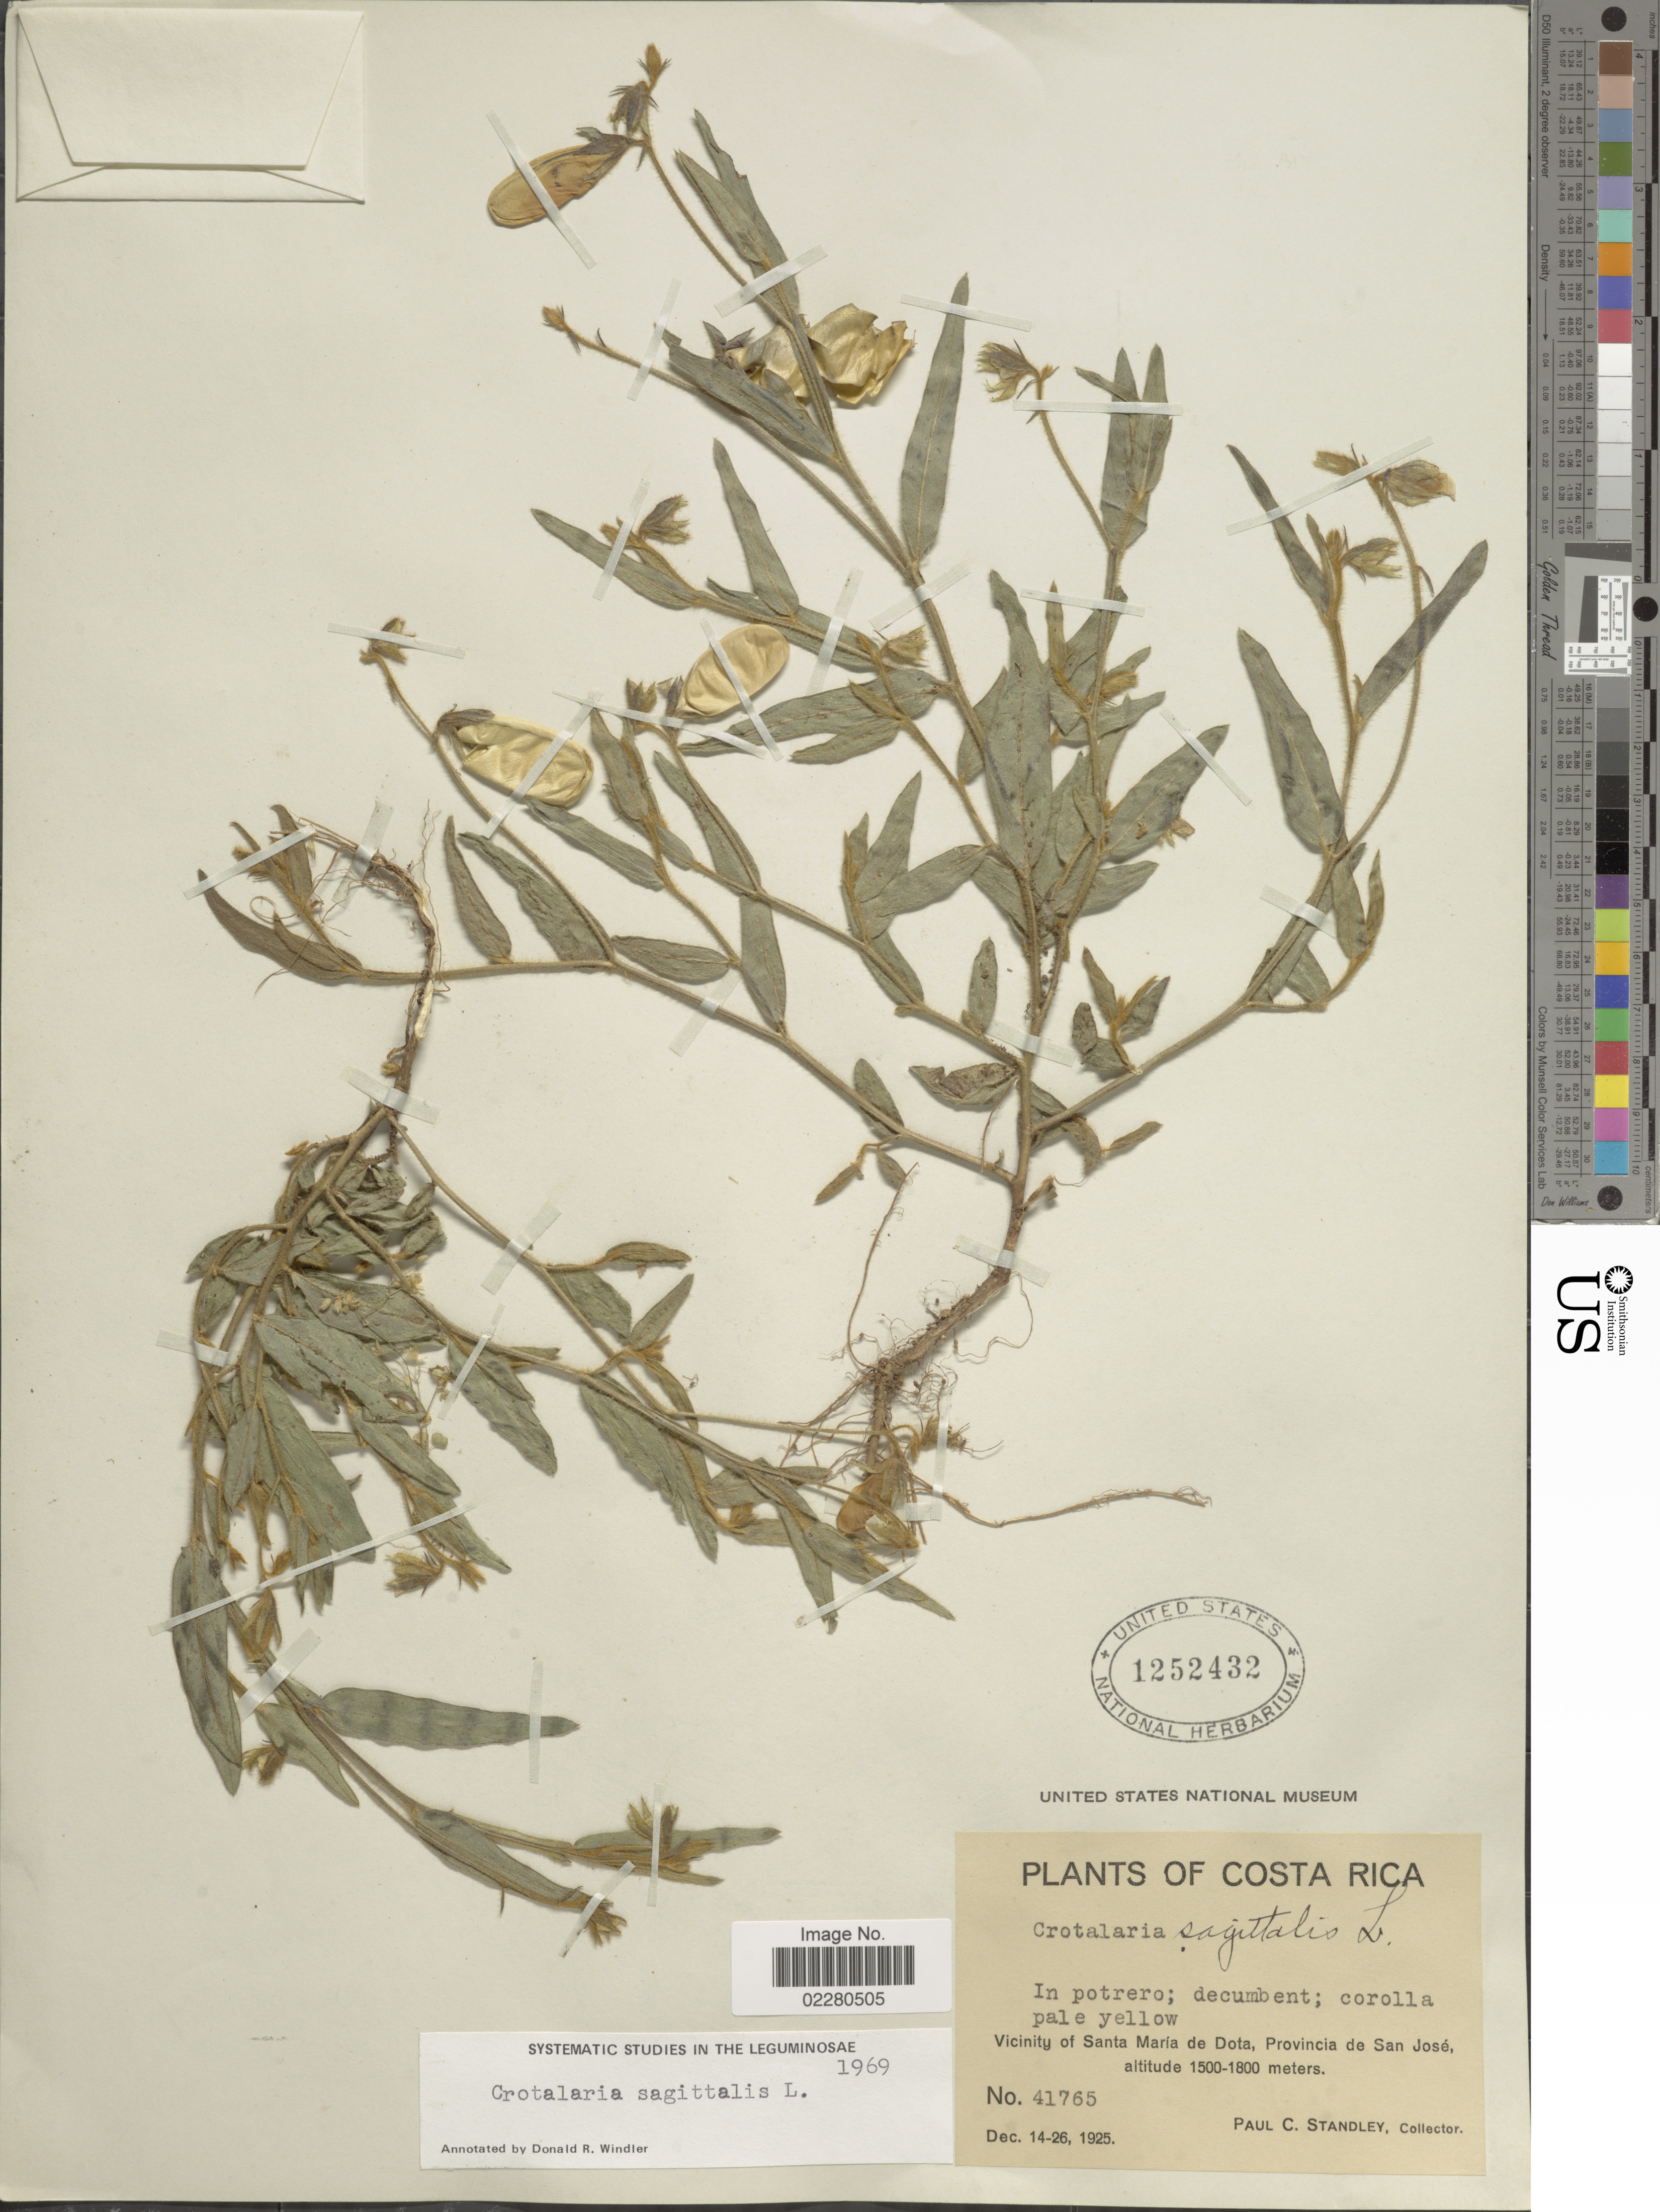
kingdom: Plantae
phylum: Tracheophyta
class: Magnoliopsida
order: Fabales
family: Fabaceae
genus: Crotalaria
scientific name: Crotalaria sagittalis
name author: L.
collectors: P. C. Standley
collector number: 41765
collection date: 1925-12-14/1925-12-26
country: Costa Rica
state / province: San José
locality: Vicinity of Santa María de Dota, Provincia de San José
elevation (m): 1500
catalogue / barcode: US 1252432